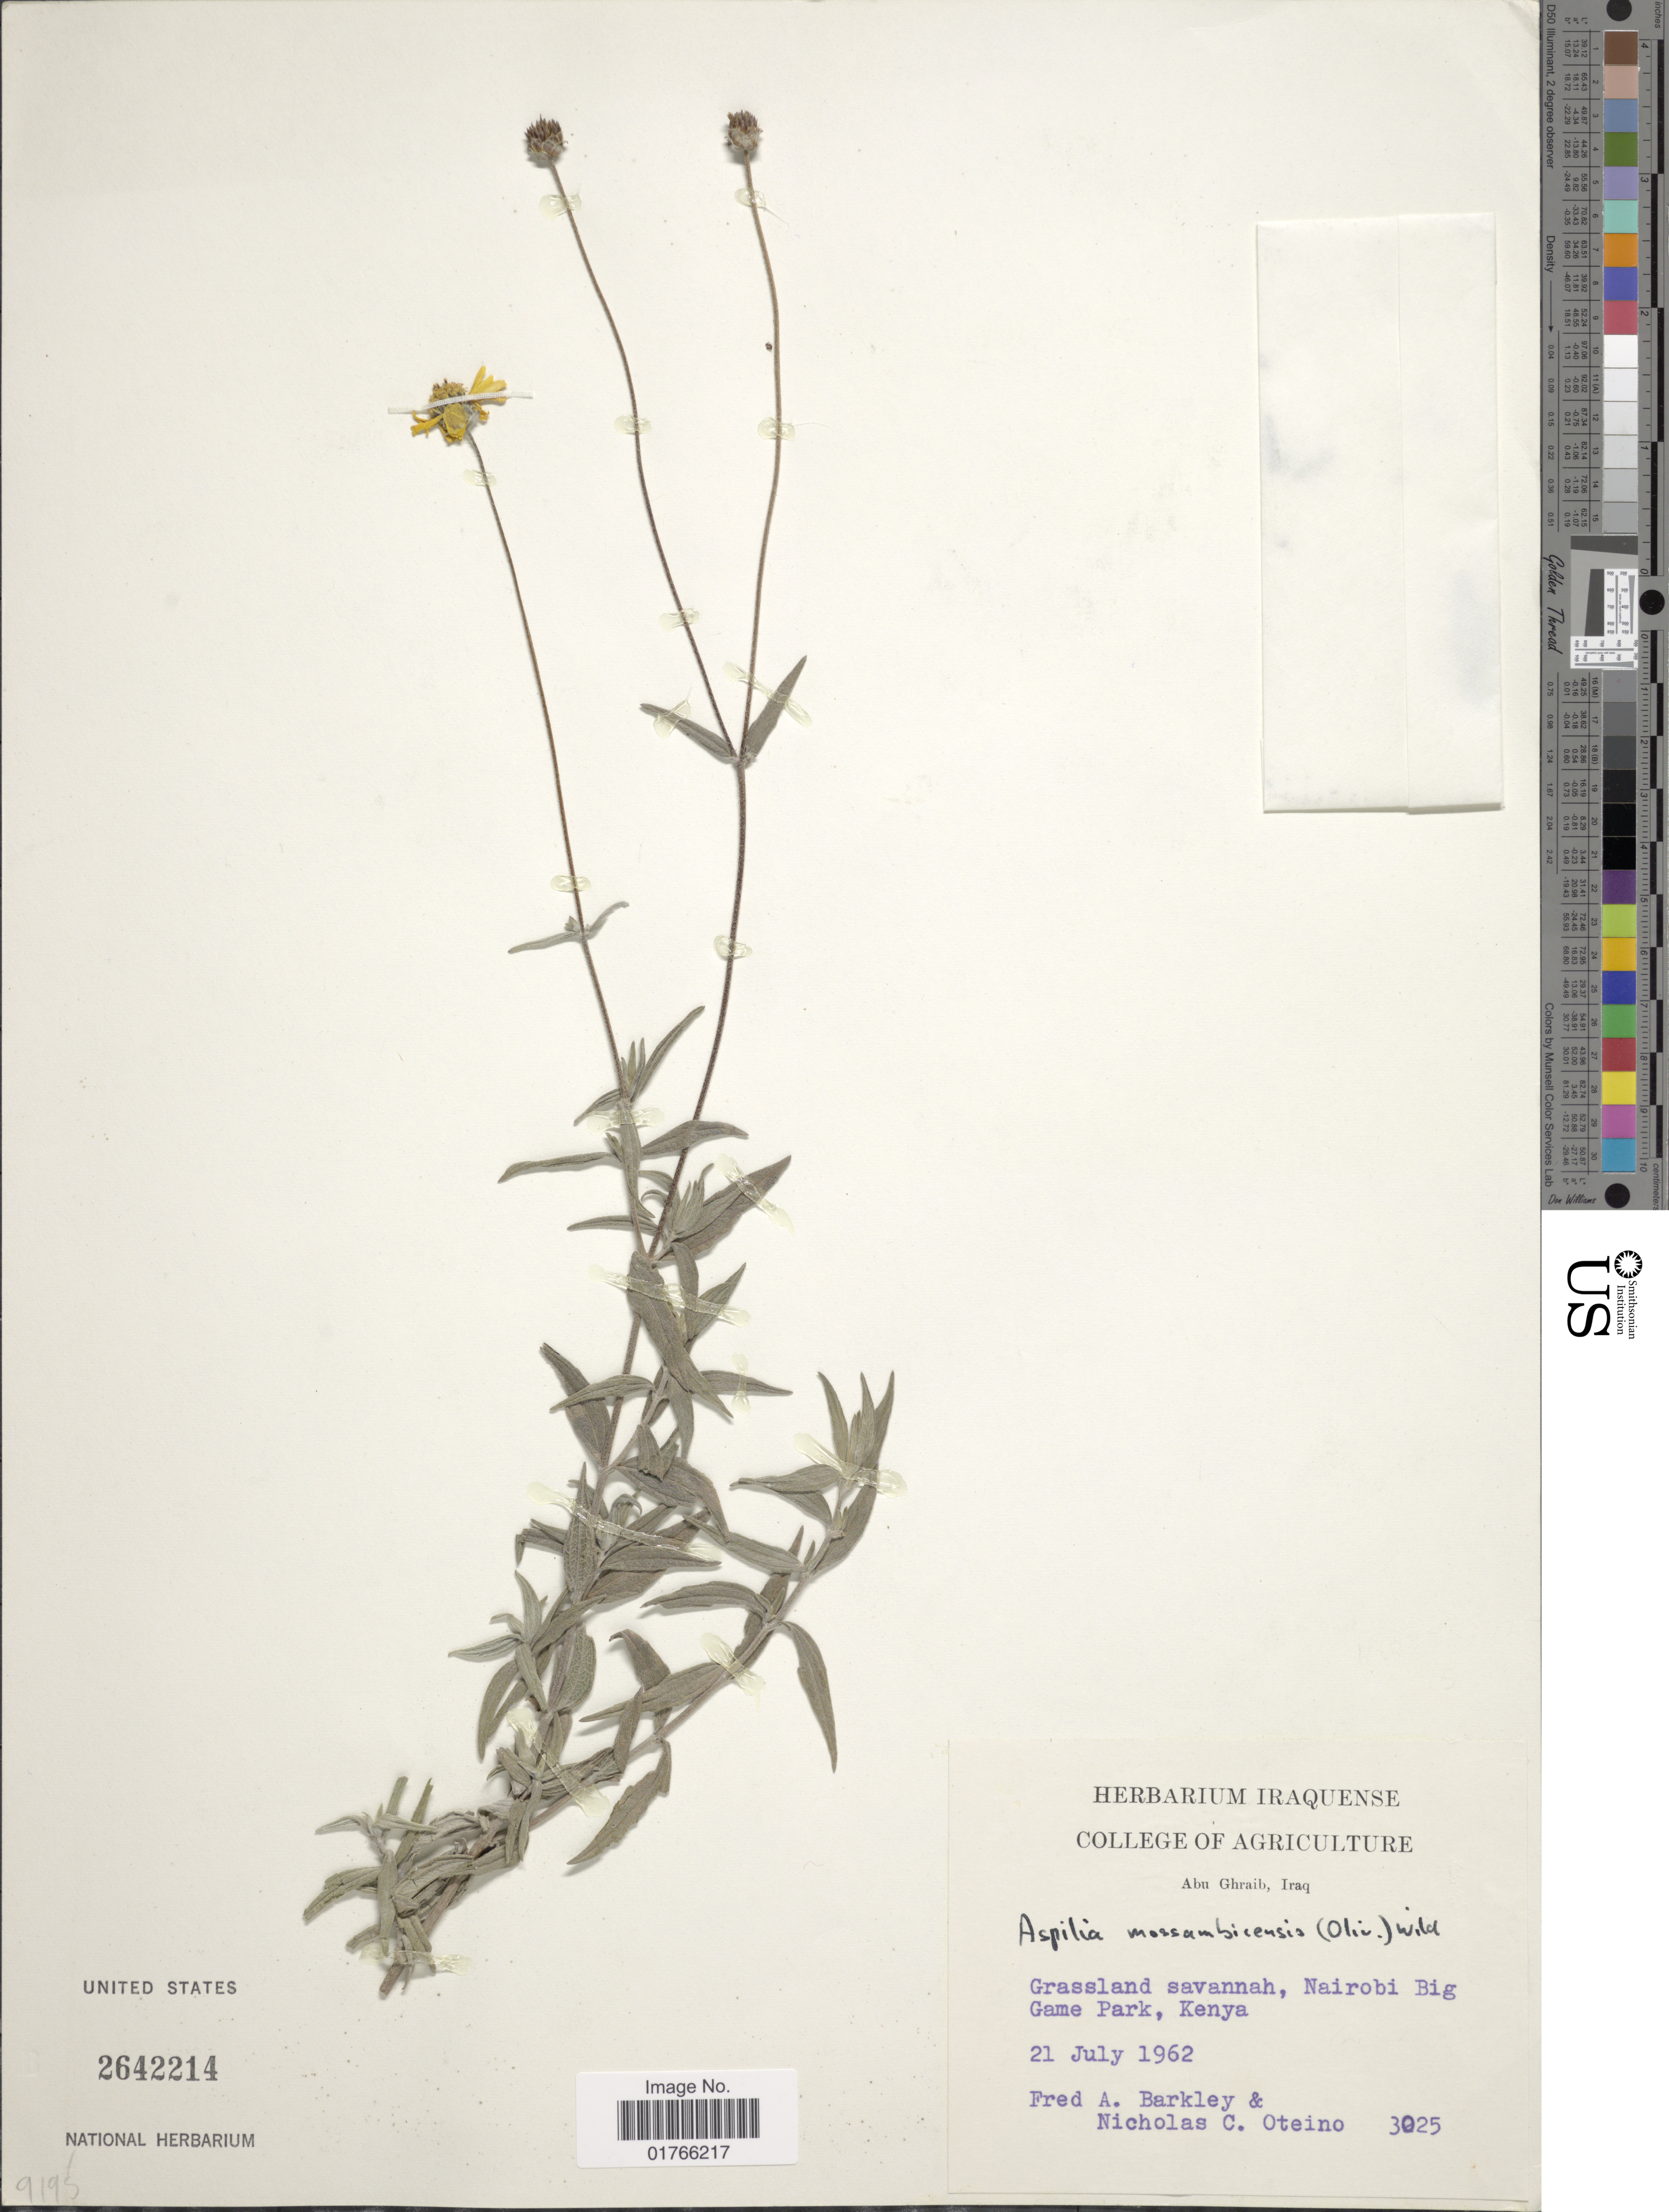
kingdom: Plantae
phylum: Tracheophyta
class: Magnoliopsida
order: Asterales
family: Asteraceae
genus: Aspilia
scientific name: Aspilia mossambicensis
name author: (Oliv.) Wild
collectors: F. A. Barkley & N. Oteino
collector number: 3025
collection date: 1962-07-21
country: Kenya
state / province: Nairobi Area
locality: Nairobi Big Game Park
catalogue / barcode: US 2642214